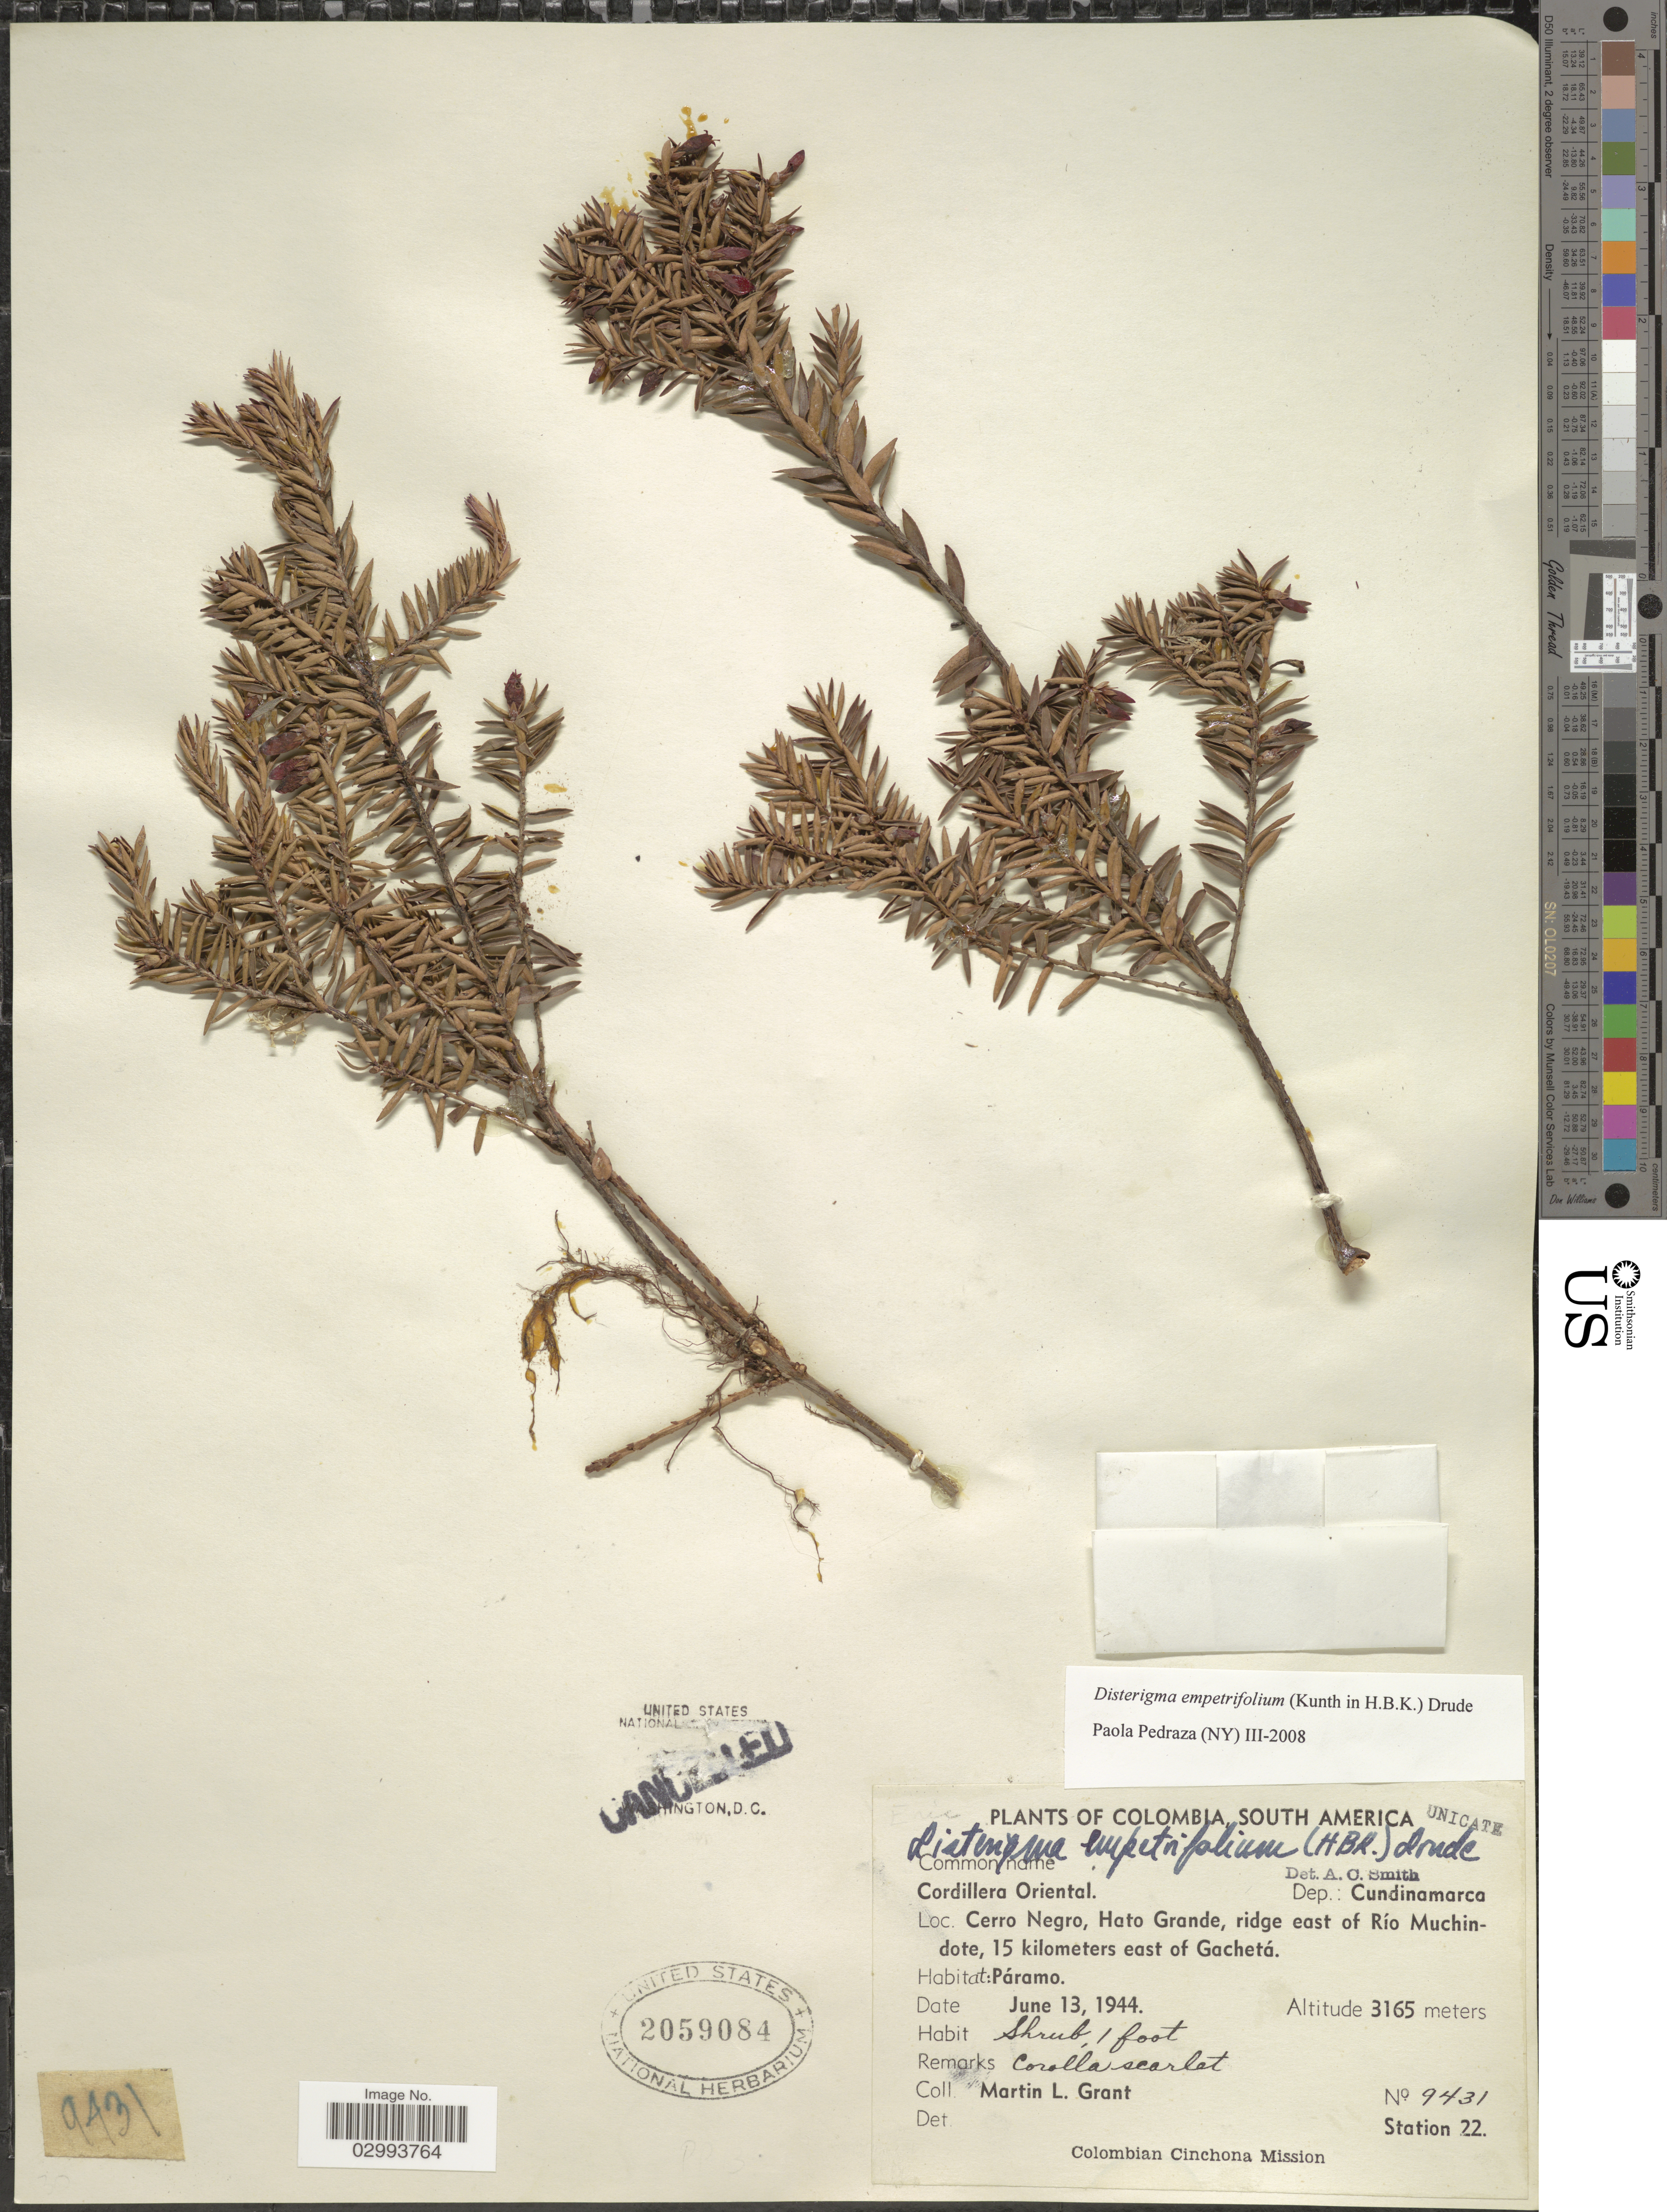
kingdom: Plantae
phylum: Tracheophyta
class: Magnoliopsida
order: Ericales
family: Ericaceae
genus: Disterigma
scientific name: Disterigma empetrifolium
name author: (Kunth) Drude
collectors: M. L. Grant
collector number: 9431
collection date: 1944-06-13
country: Colombia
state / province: Cundinamarca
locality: Cordillera Oriental, Dep. Cundinamarca, Cerro Negro, Hato Grande, ridge east of Río Muchindote, 15 kilometers east of Gachetá, Station 22.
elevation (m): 3165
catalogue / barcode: US 2059084